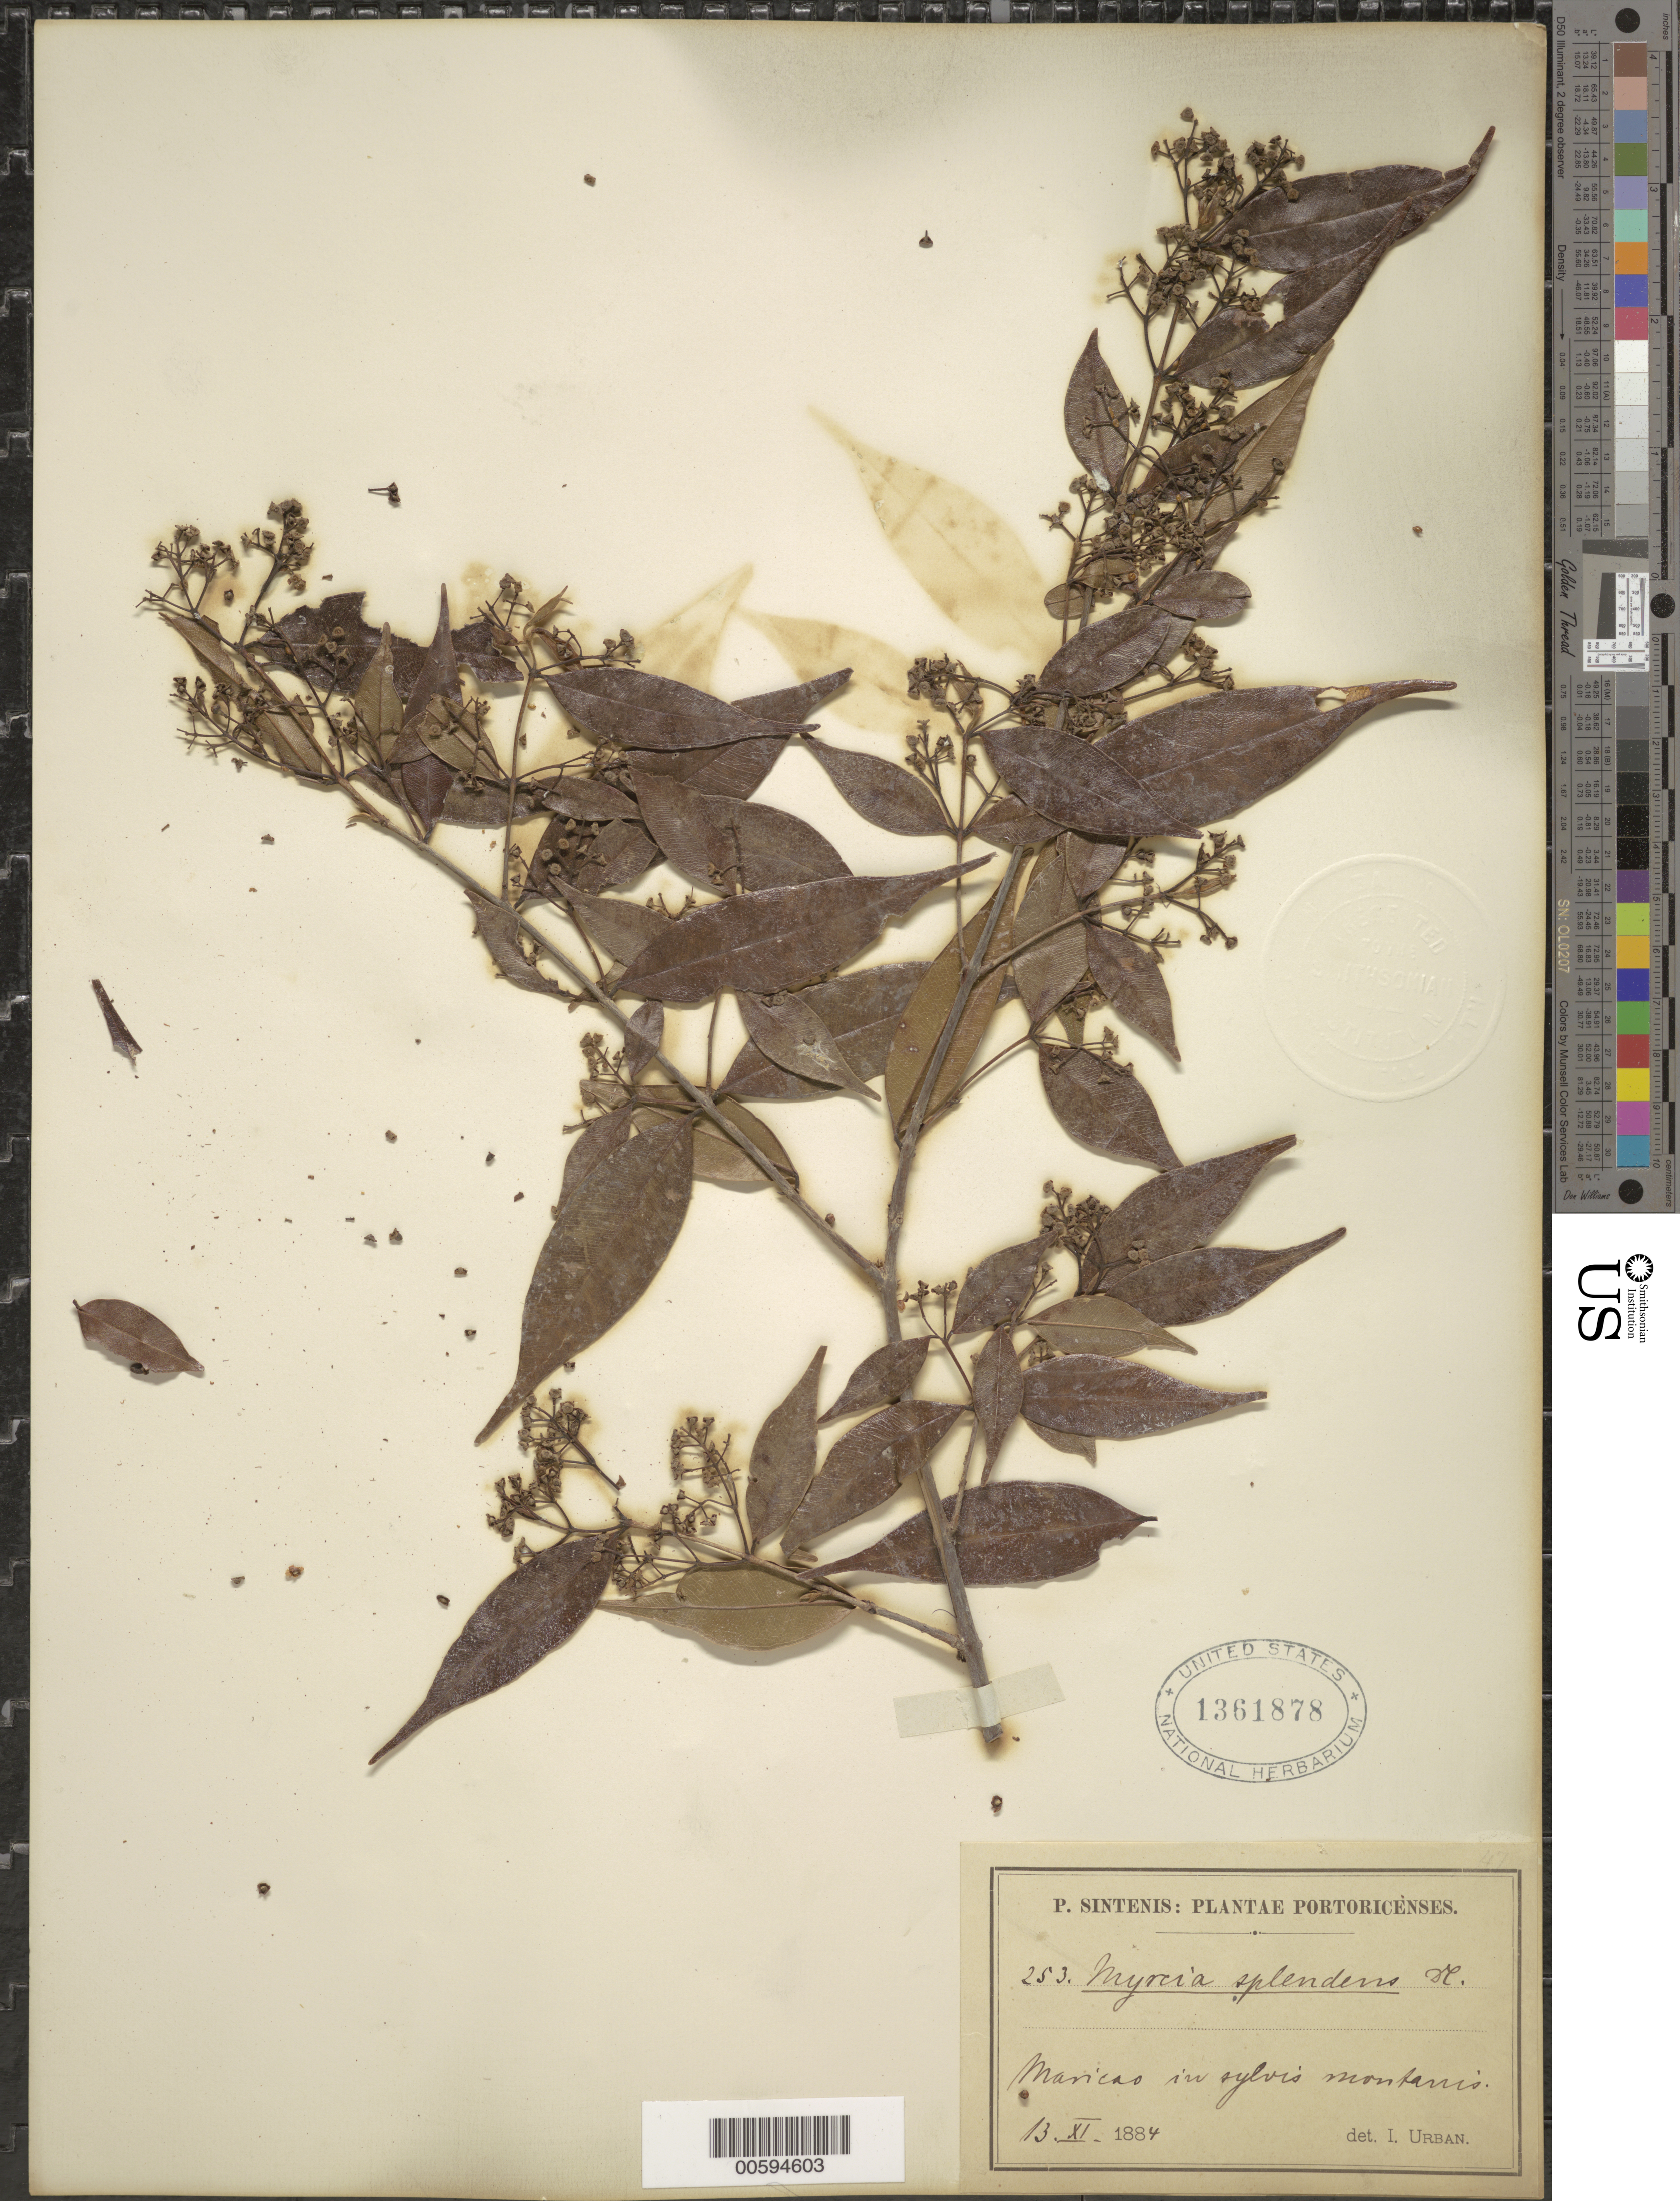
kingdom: Plantae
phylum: Tracheophyta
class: Magnoliopsida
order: Myrtales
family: Myrtaceae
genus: Myrcia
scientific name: Myrcia splendens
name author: (Sw.) DC.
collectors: P. Sintenis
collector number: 253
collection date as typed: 13 Nov 1884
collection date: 1884-11-13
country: Puerto Rico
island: Greater Antilles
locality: Maricao, in sylvis montanis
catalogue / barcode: US 1361878